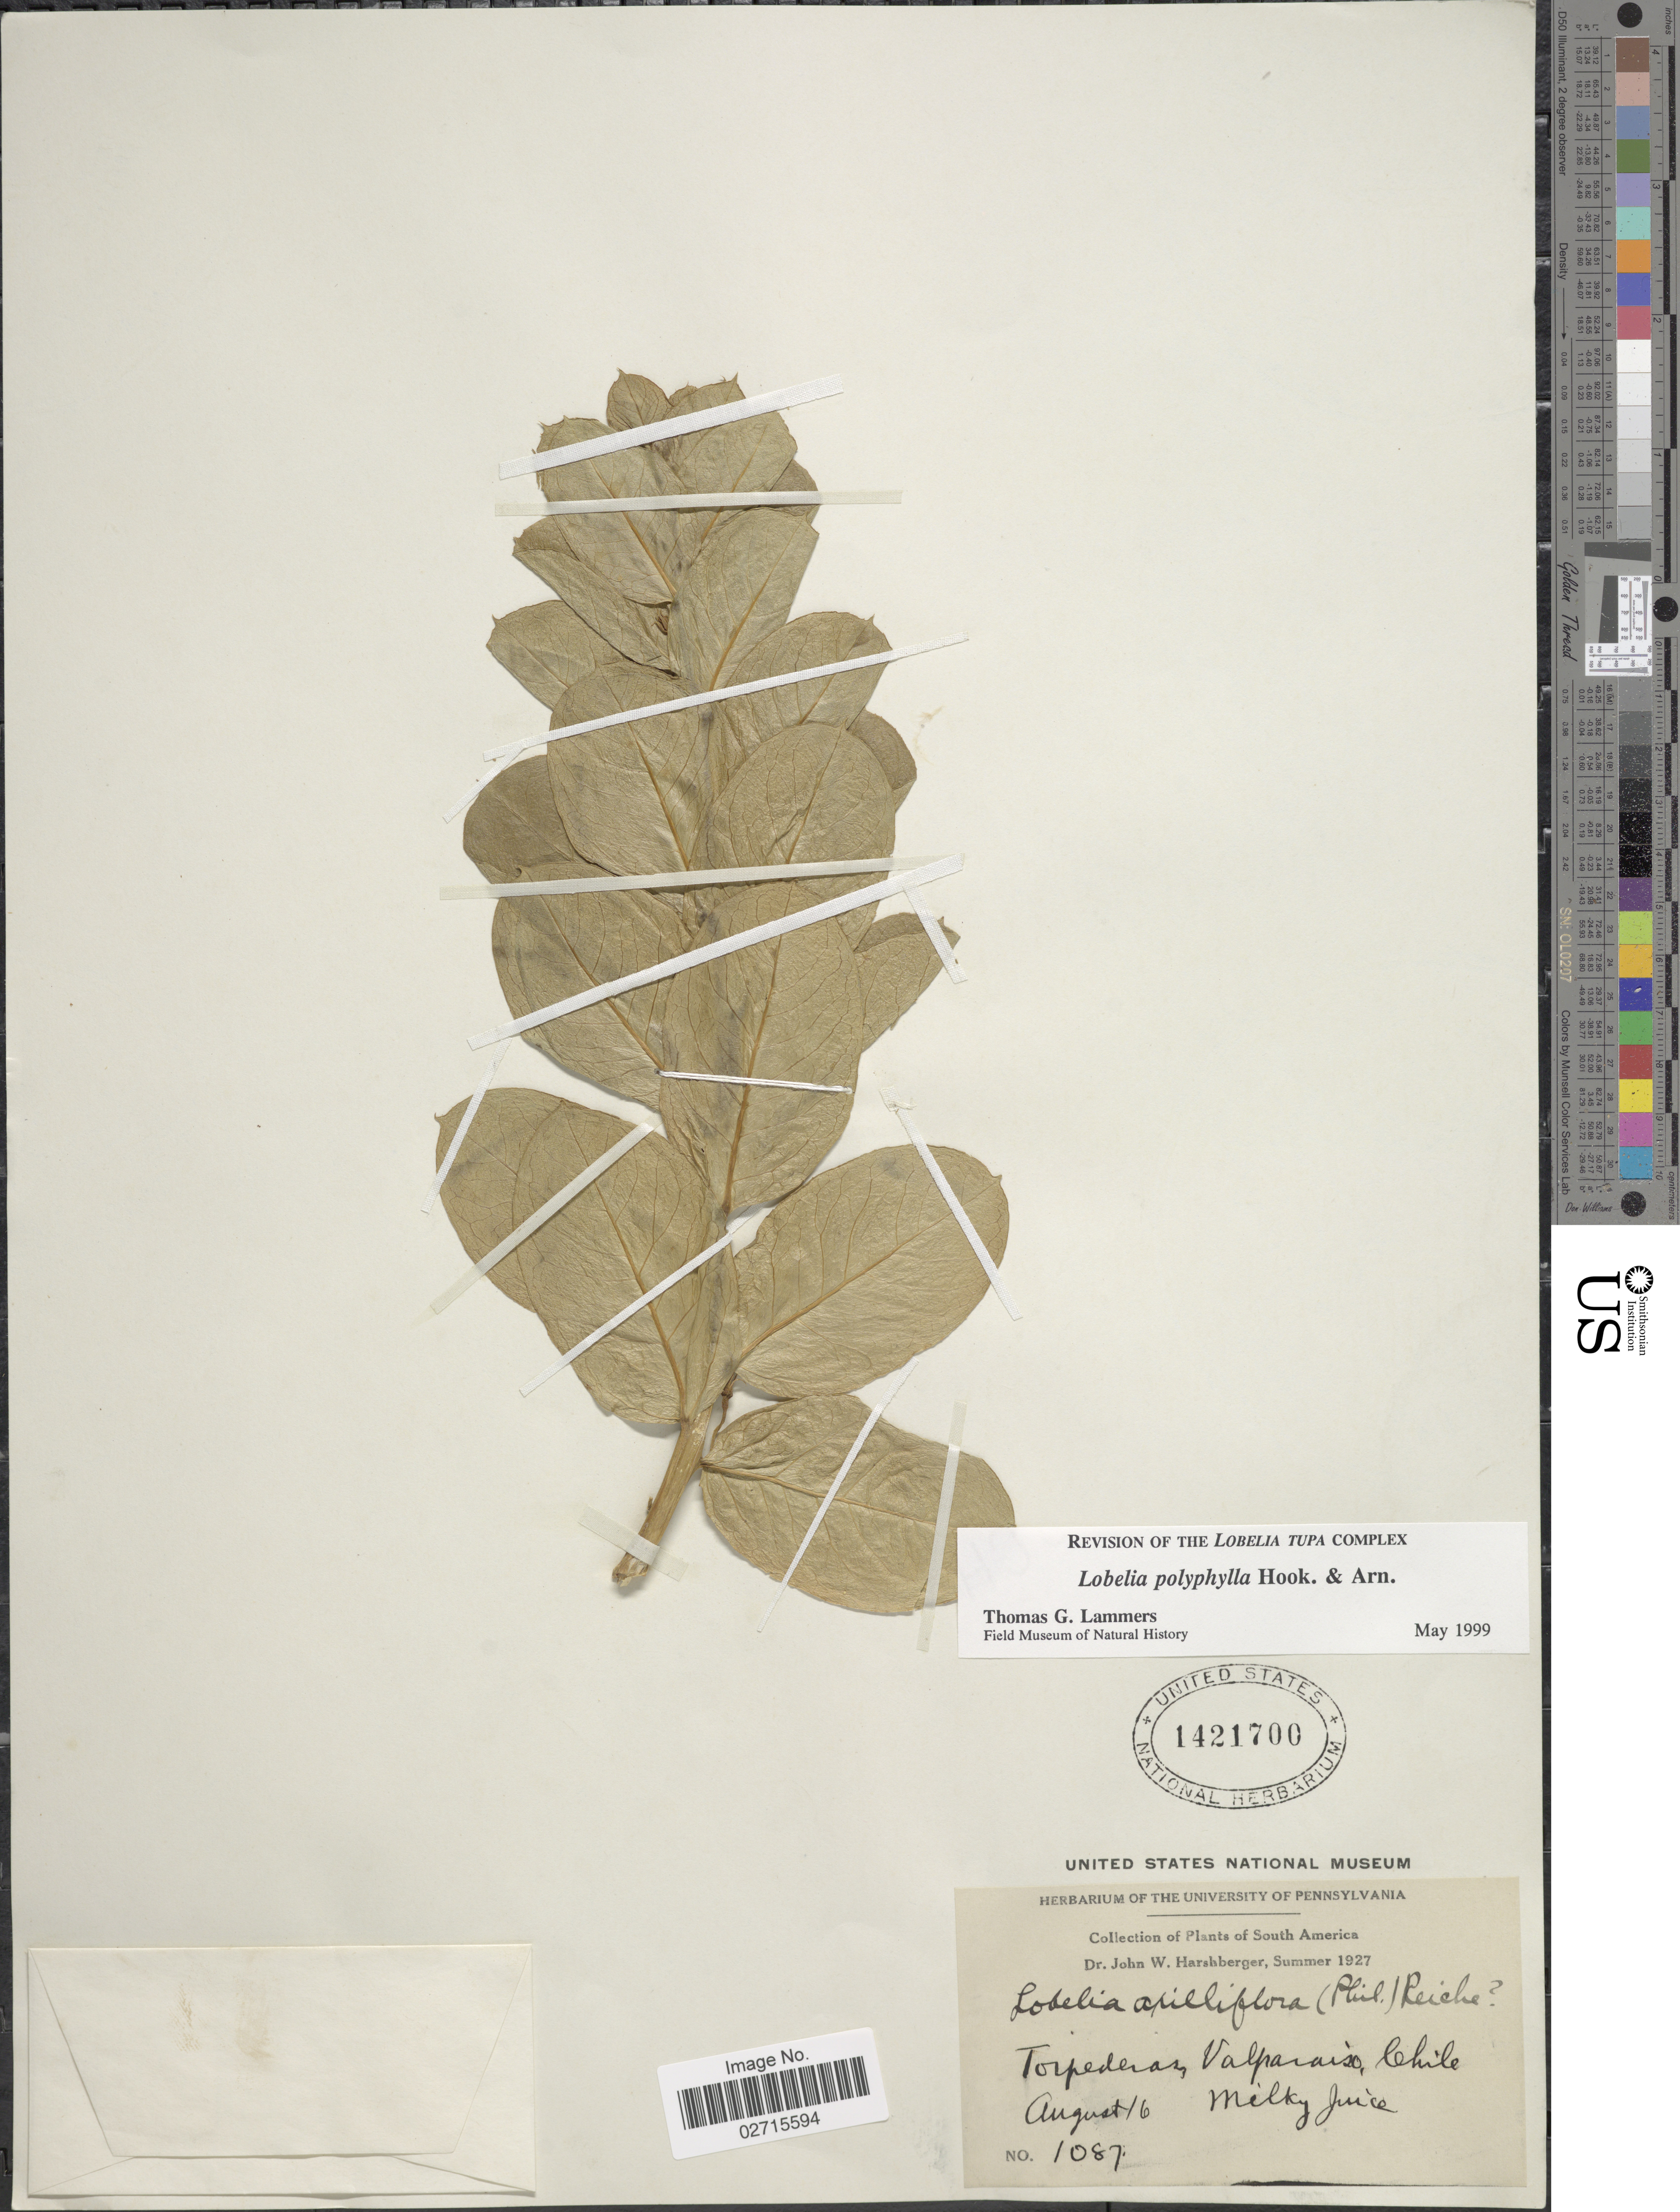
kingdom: Plantae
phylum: Tracheophyta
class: Magnoliopsida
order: Asterales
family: Campanulaceae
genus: Lobelia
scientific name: Lobelia polyphylla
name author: Hook. & Arn.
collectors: J. W. Harshberger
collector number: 1087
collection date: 1927-08-16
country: Chile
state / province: Valparaíso (V)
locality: Torpederas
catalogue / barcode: US 1421700